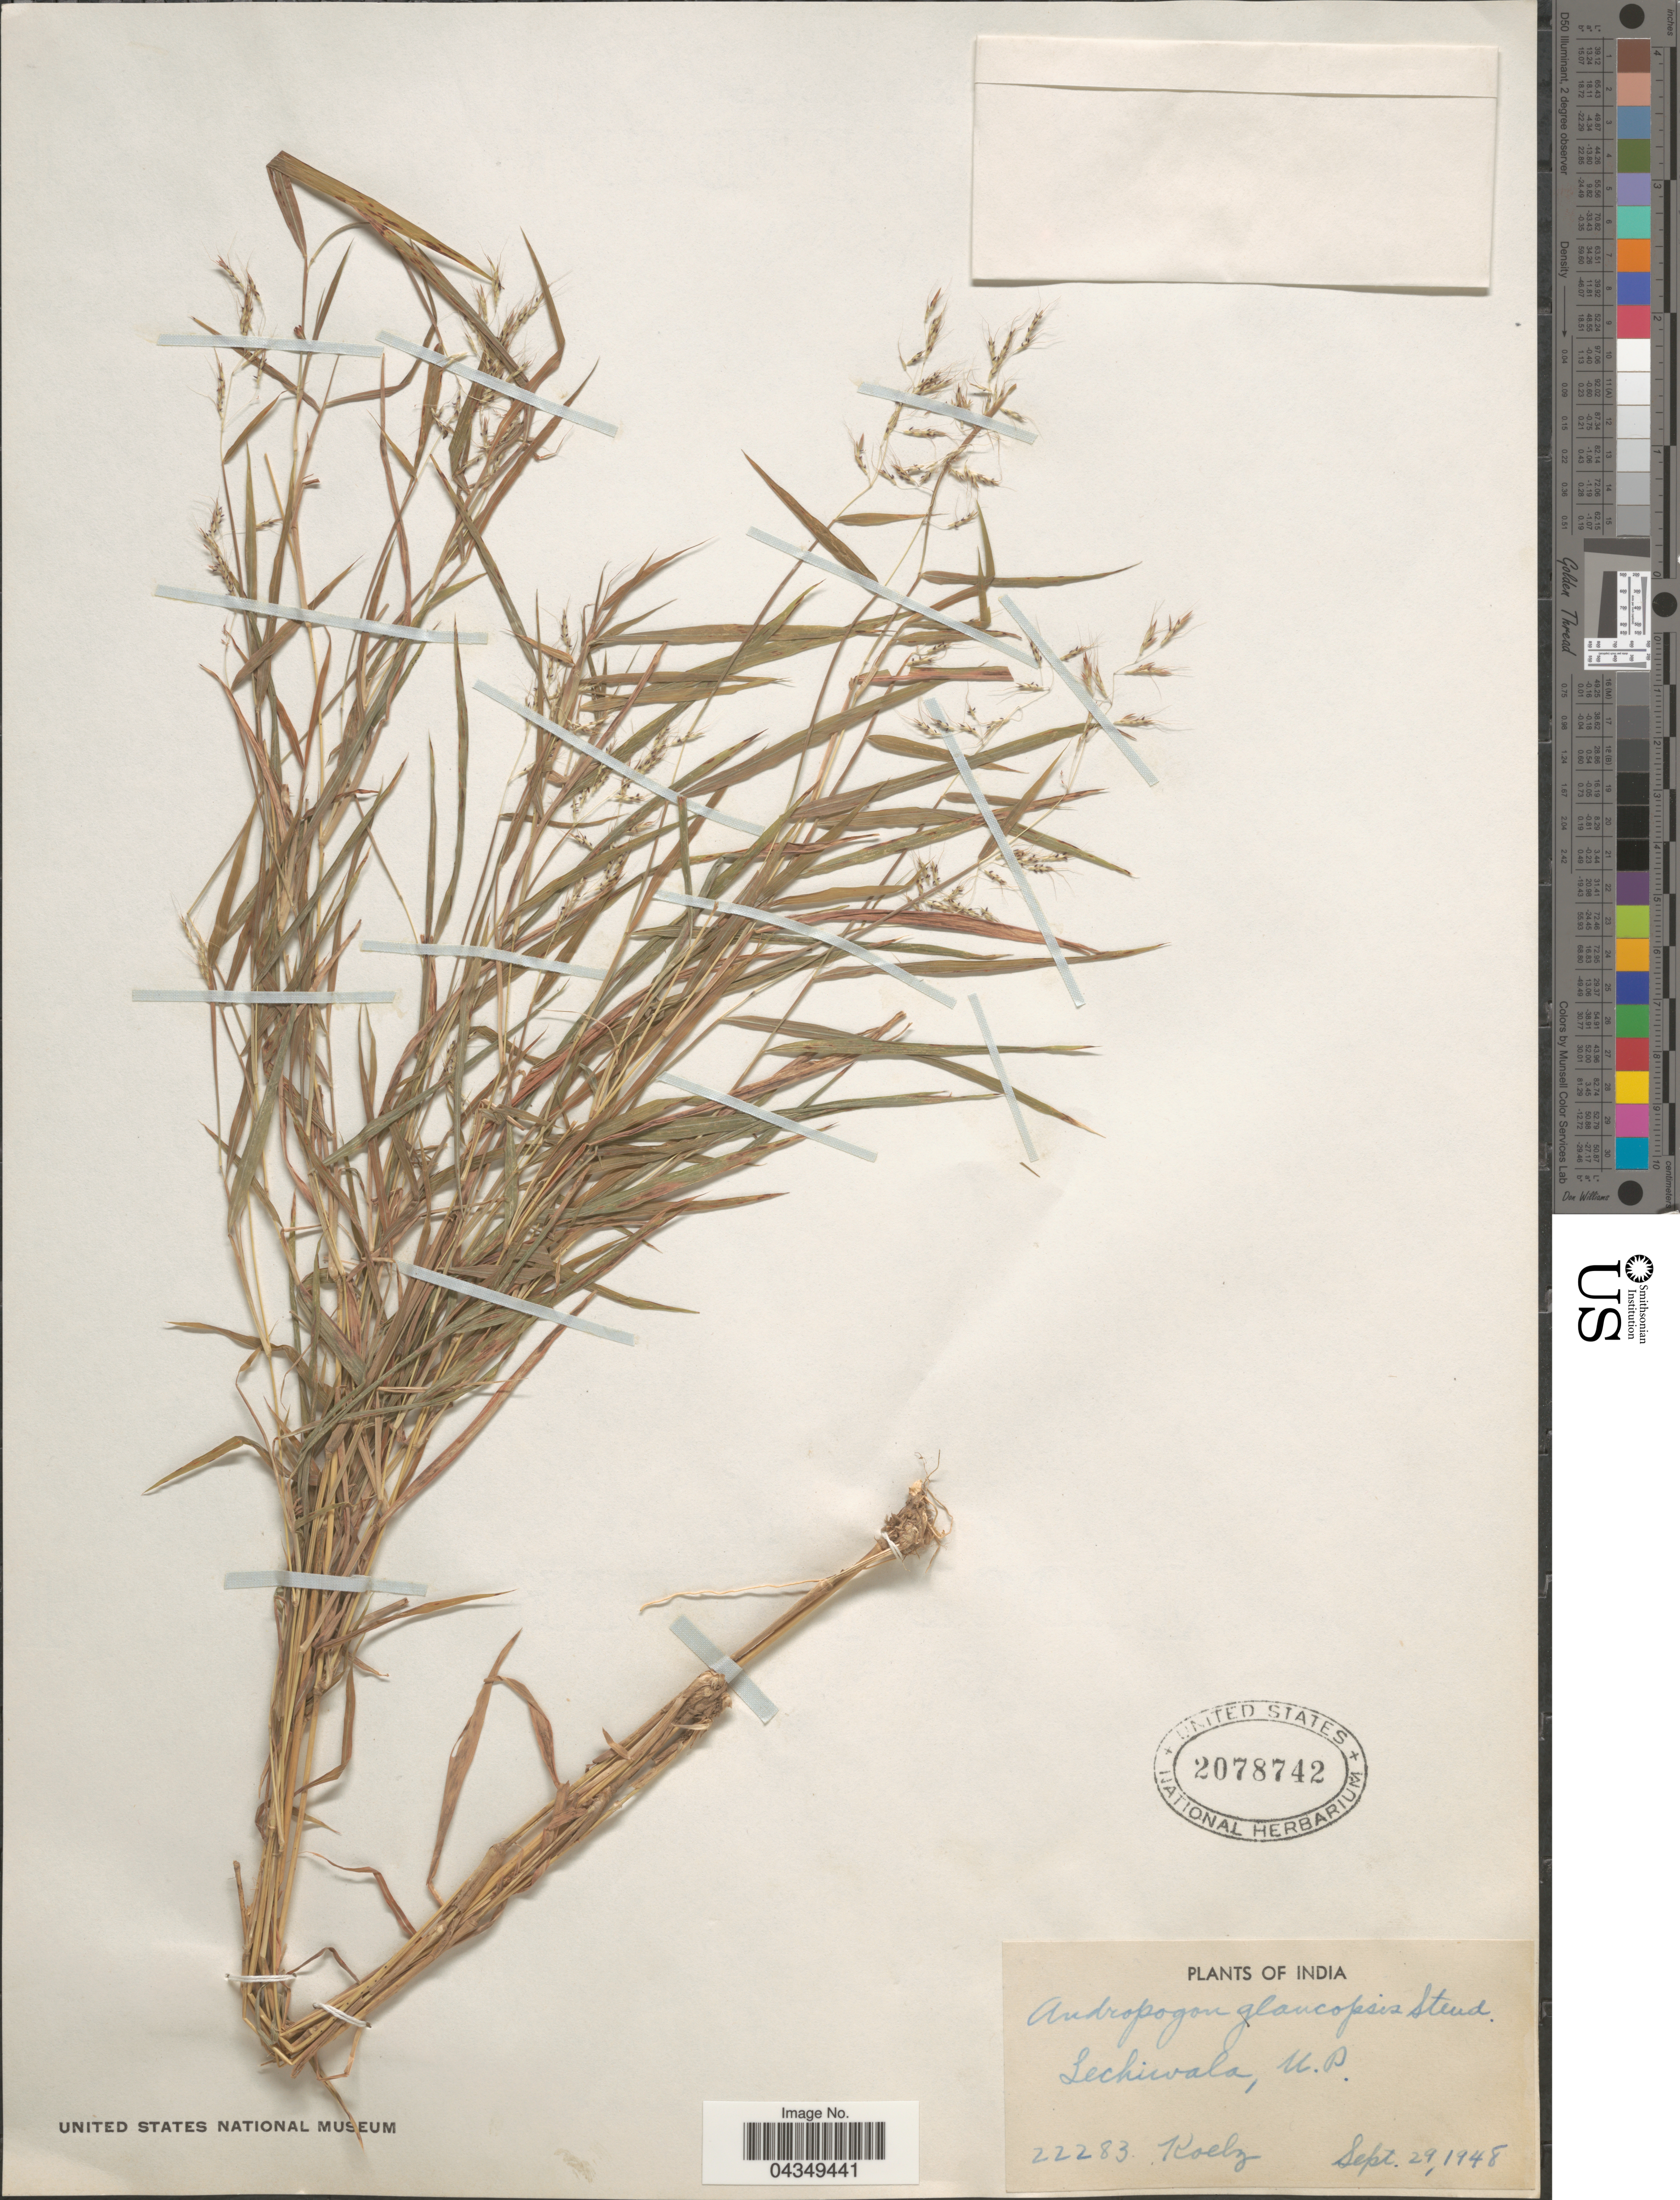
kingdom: Plantae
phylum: Tracheophyta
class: Liliopsida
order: Poales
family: Poaceae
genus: Capillipedium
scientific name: Capillipedium assimile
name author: (Steud.) A. Camus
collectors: Koelz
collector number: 22283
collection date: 1948-09-29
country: India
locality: Lechiwala, U.P.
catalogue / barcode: US 2078742